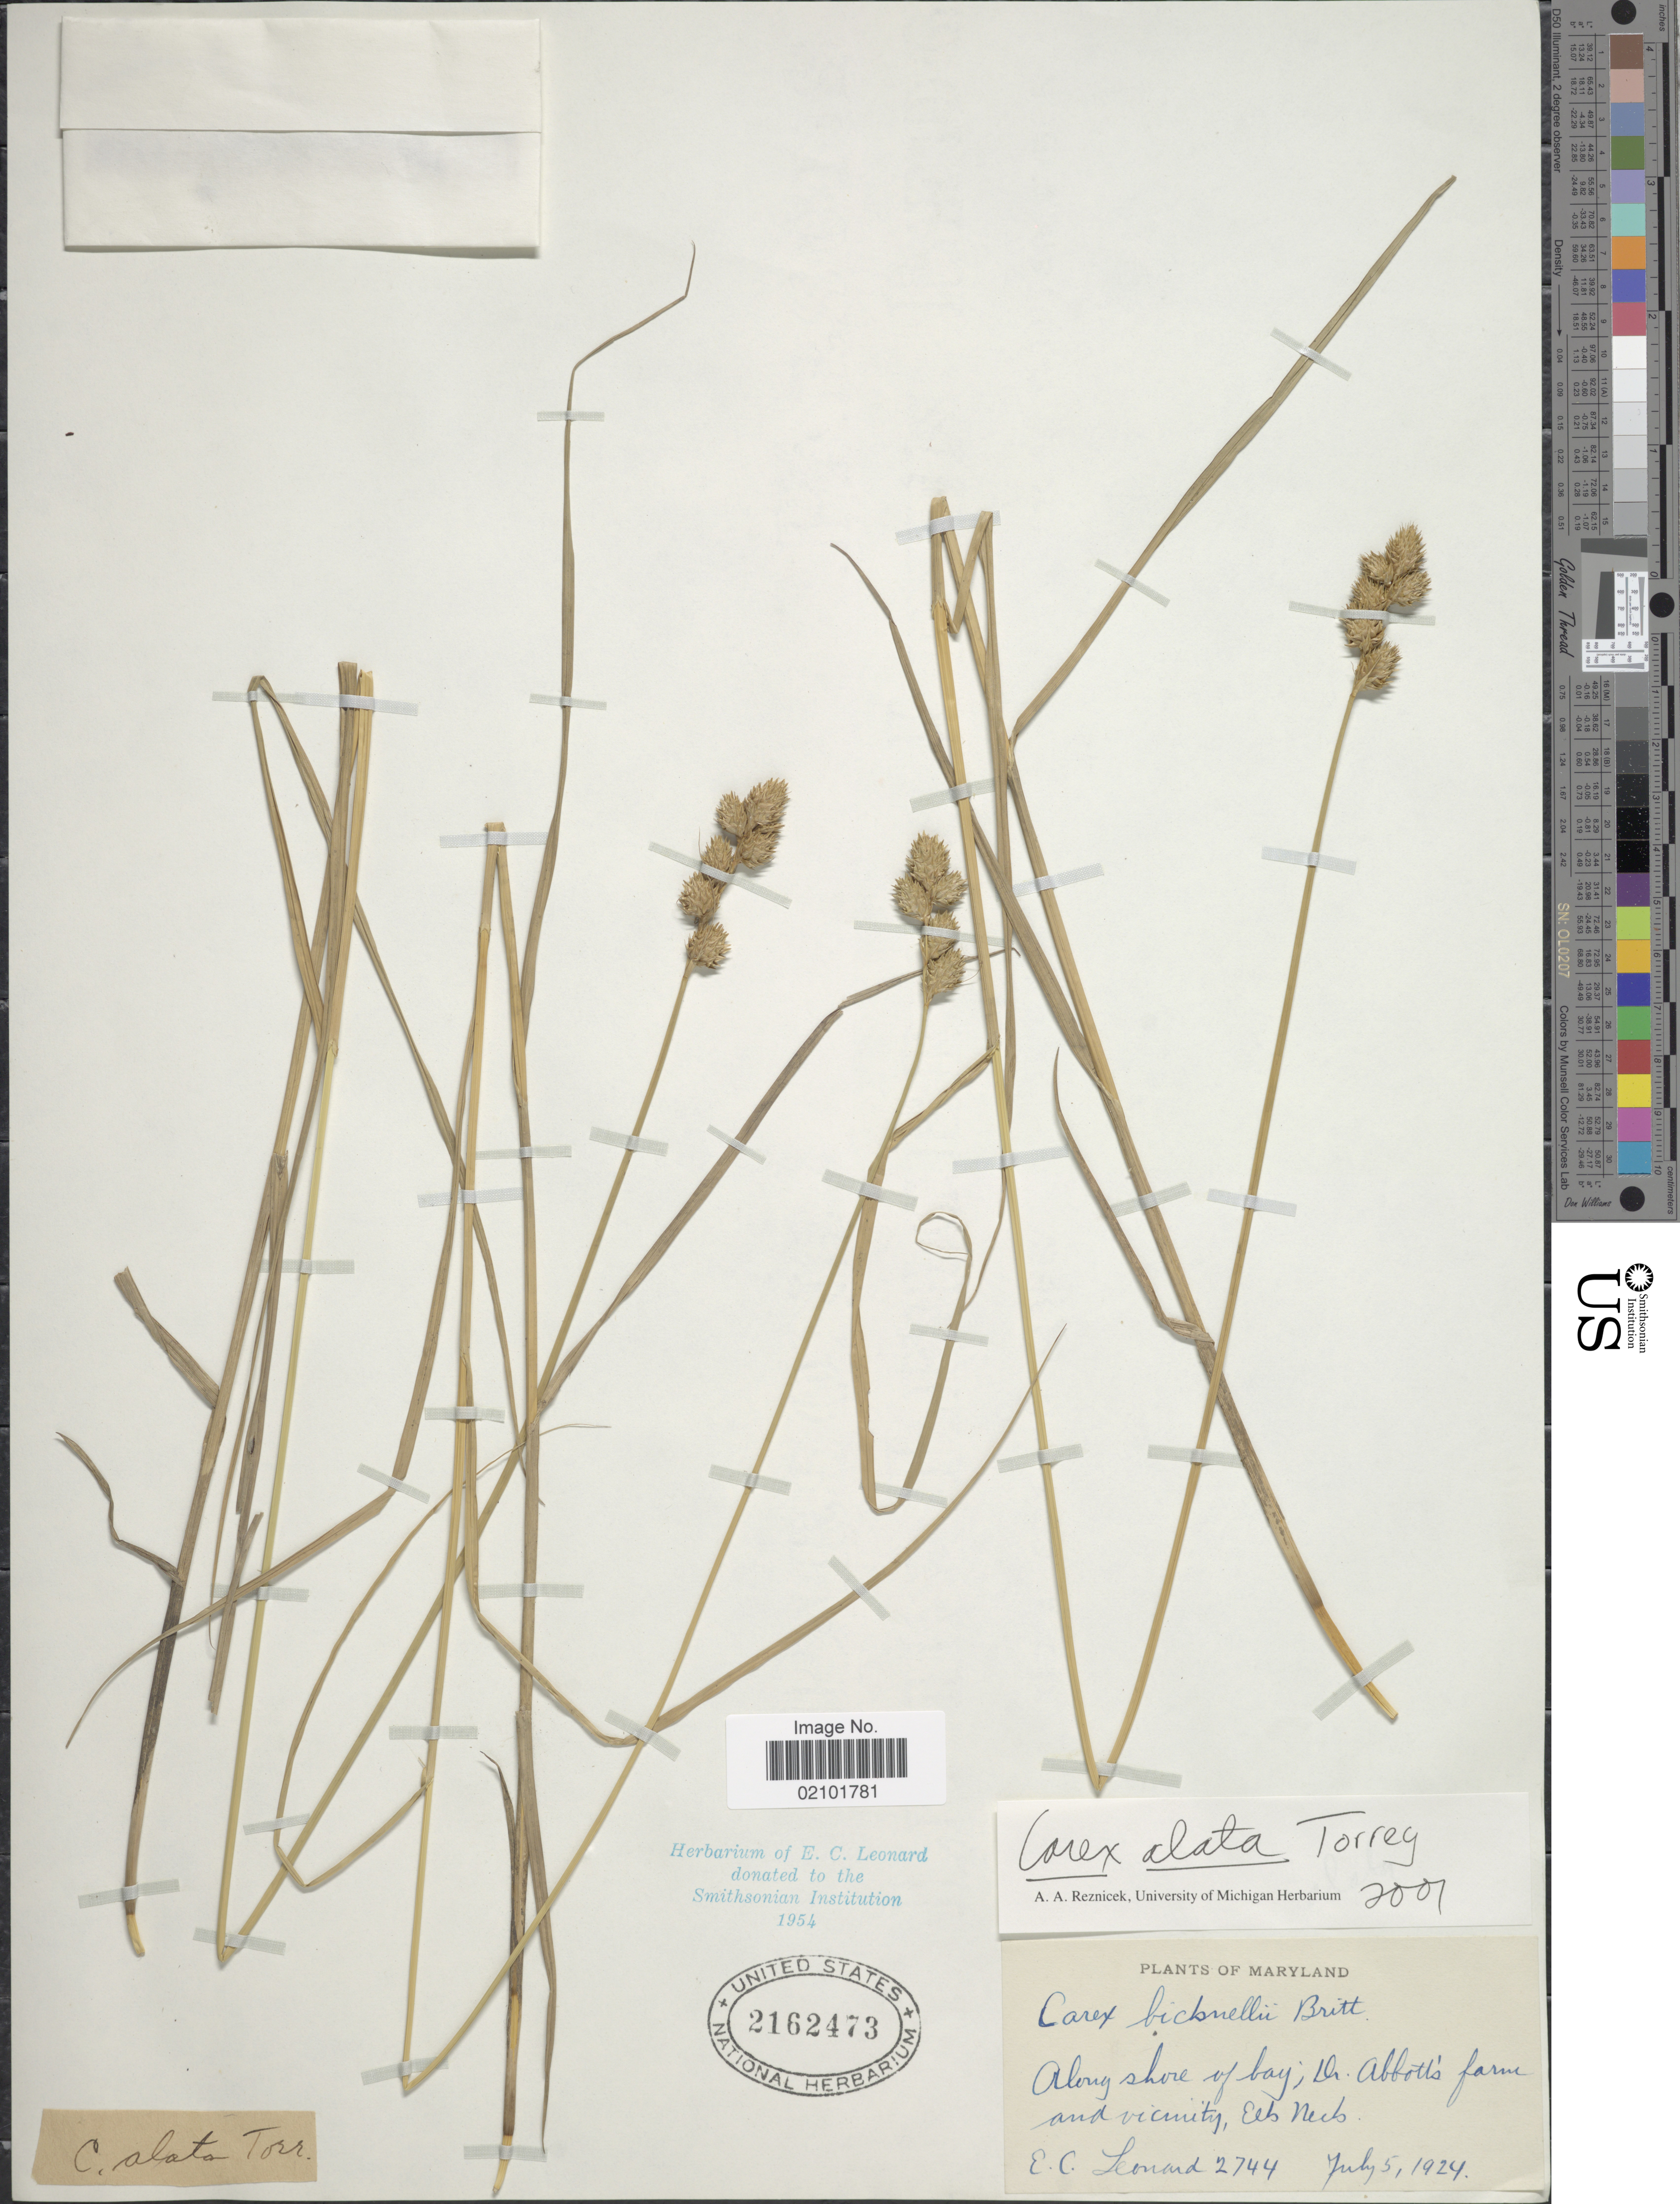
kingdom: Plantae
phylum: Tracheophyta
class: Liliopsida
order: Poales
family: Cyperaceae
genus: Carex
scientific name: Carex alata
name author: Torr.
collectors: E. C. Leonard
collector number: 2744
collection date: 1924-07-05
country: United States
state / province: Maryland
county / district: Cecil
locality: Along shore of bay; Dr. Abbott's farm and vicinity, Elk Neck.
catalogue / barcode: US 2162473